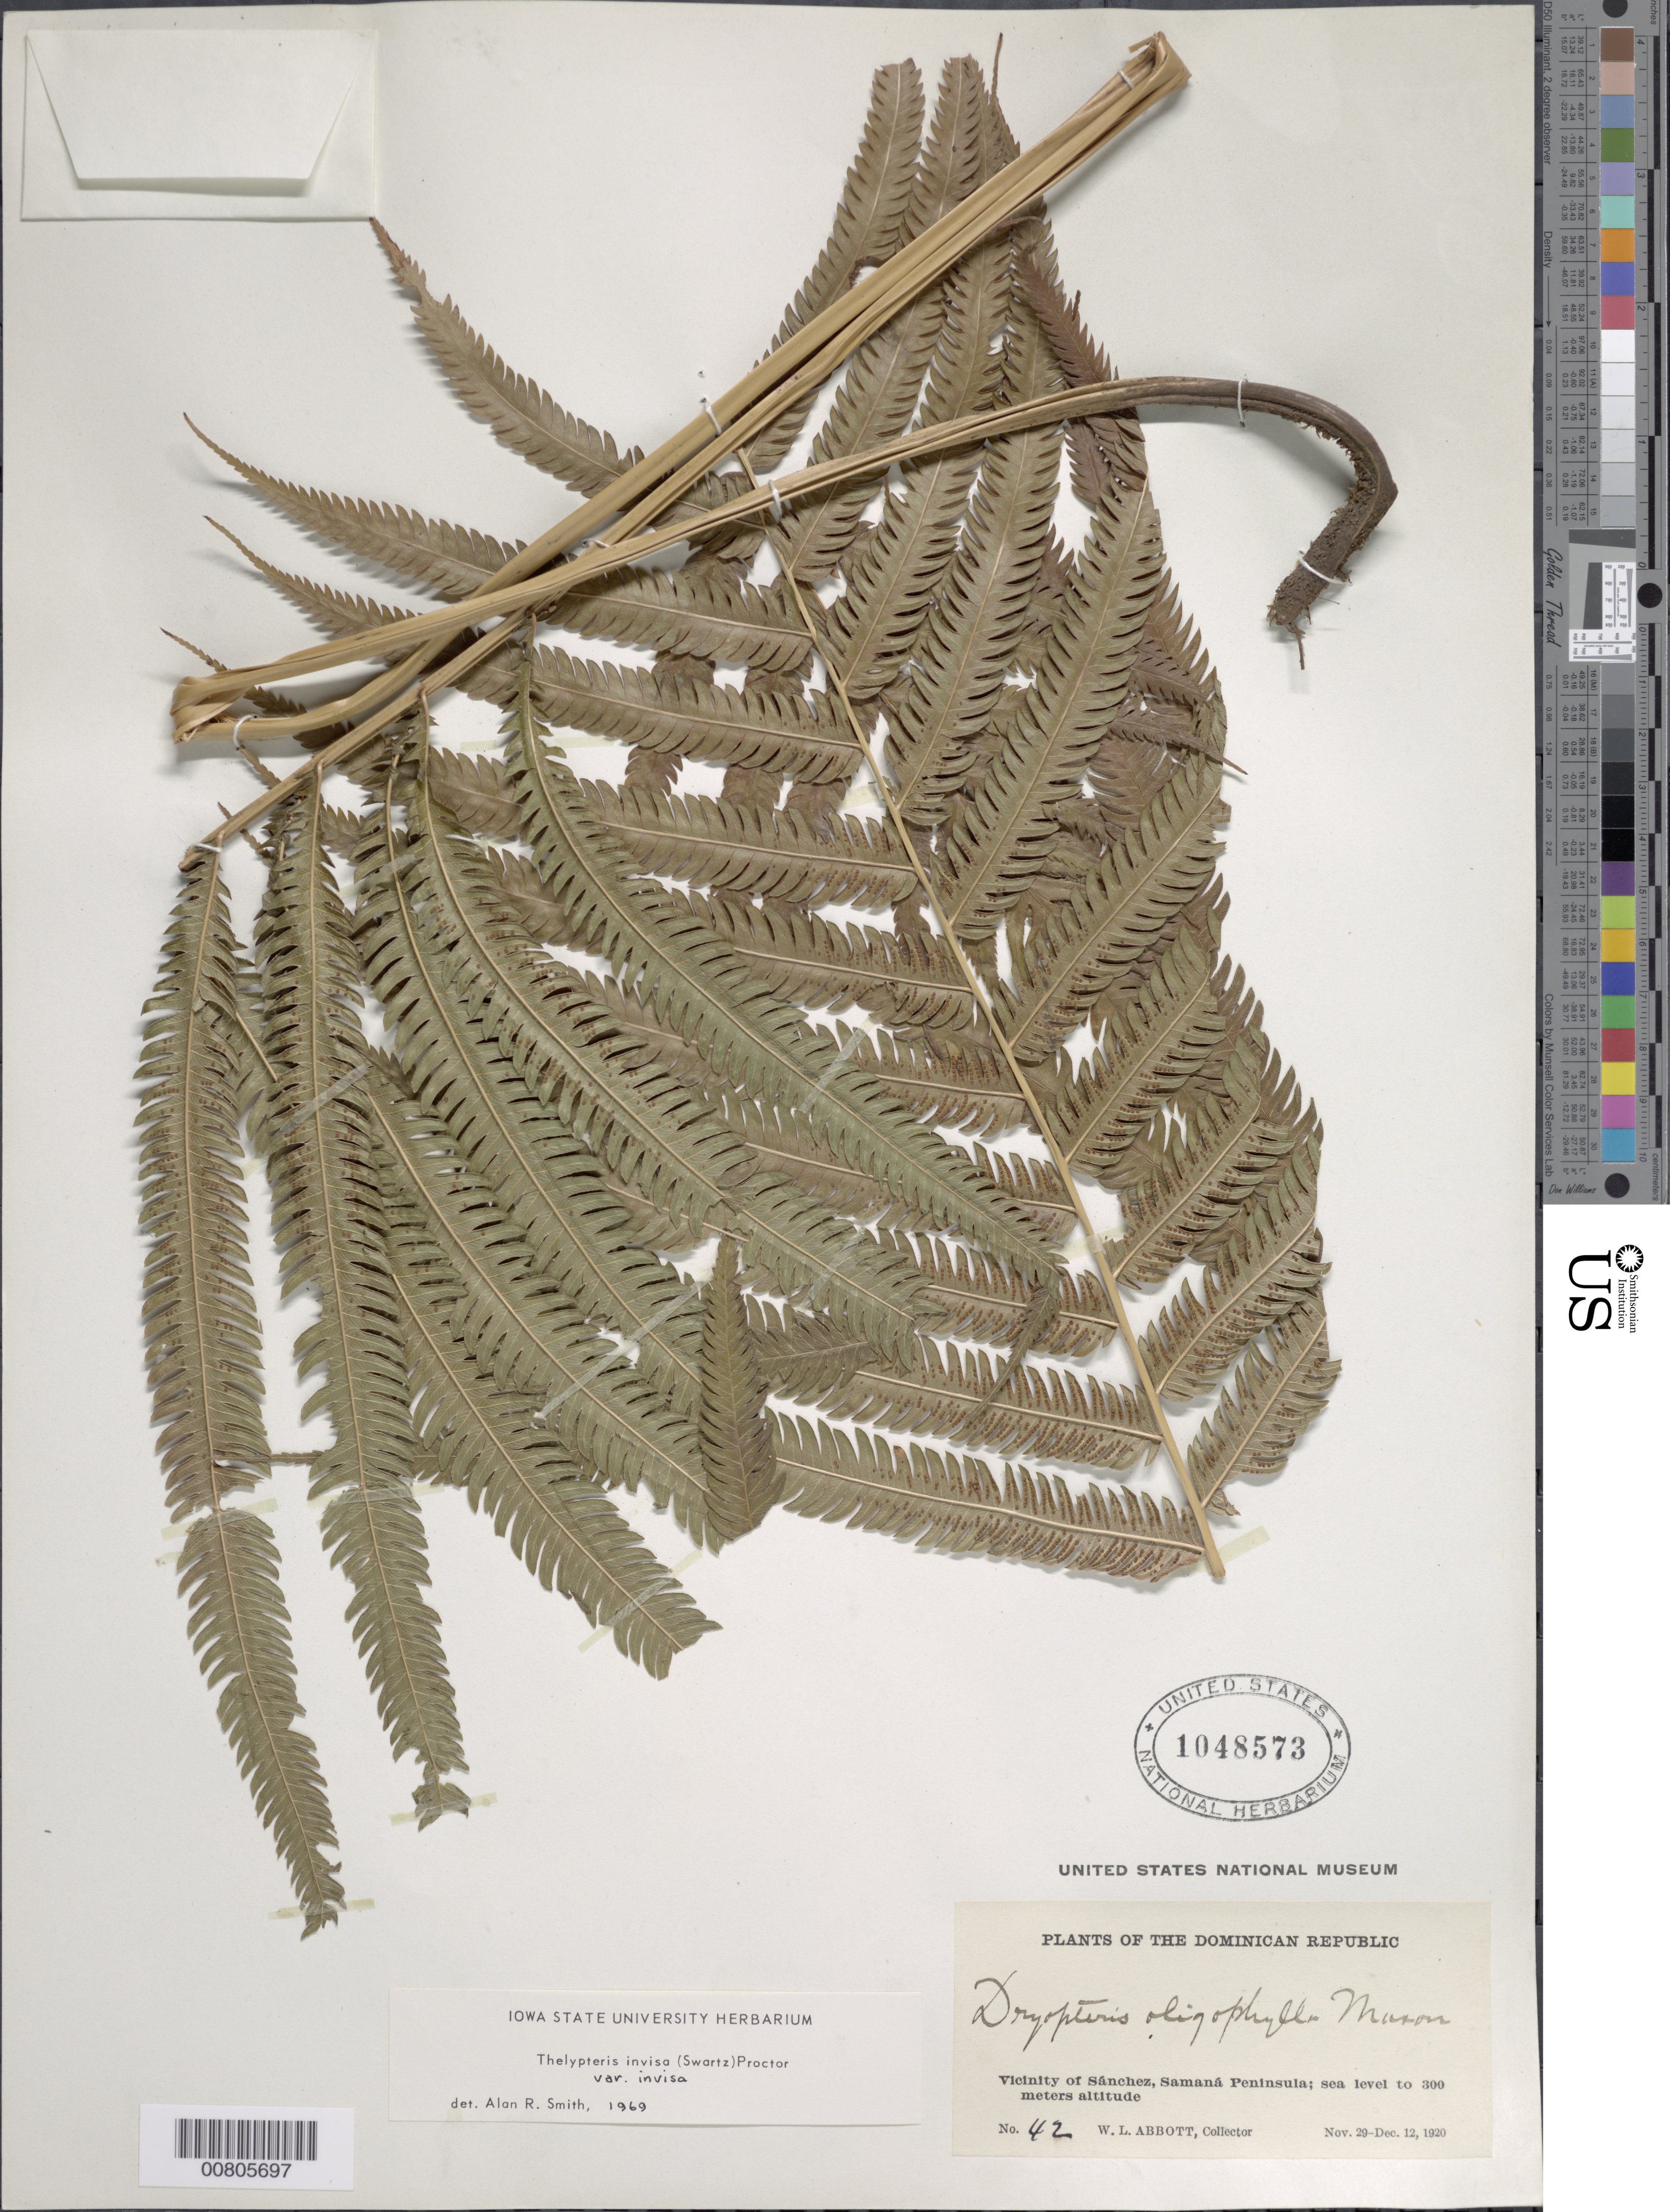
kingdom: Plantae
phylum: Tracheophyta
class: Polypodiopsida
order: Polypodiales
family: Thelypteridaceae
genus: Cyclosorus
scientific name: Cyclosorus grandis (A.R. Sm.) comb. nov., ined 2015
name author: (A.R. Sm.)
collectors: W. L. Abbott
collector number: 42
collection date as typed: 29 Dec 1920 to 12 Dec 1920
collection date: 1920-12-12/1920-12-29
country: Dominican Republic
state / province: Samana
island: Hispaniola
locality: Sánchez, Samaná Peninsula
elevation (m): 0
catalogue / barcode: US 1048573